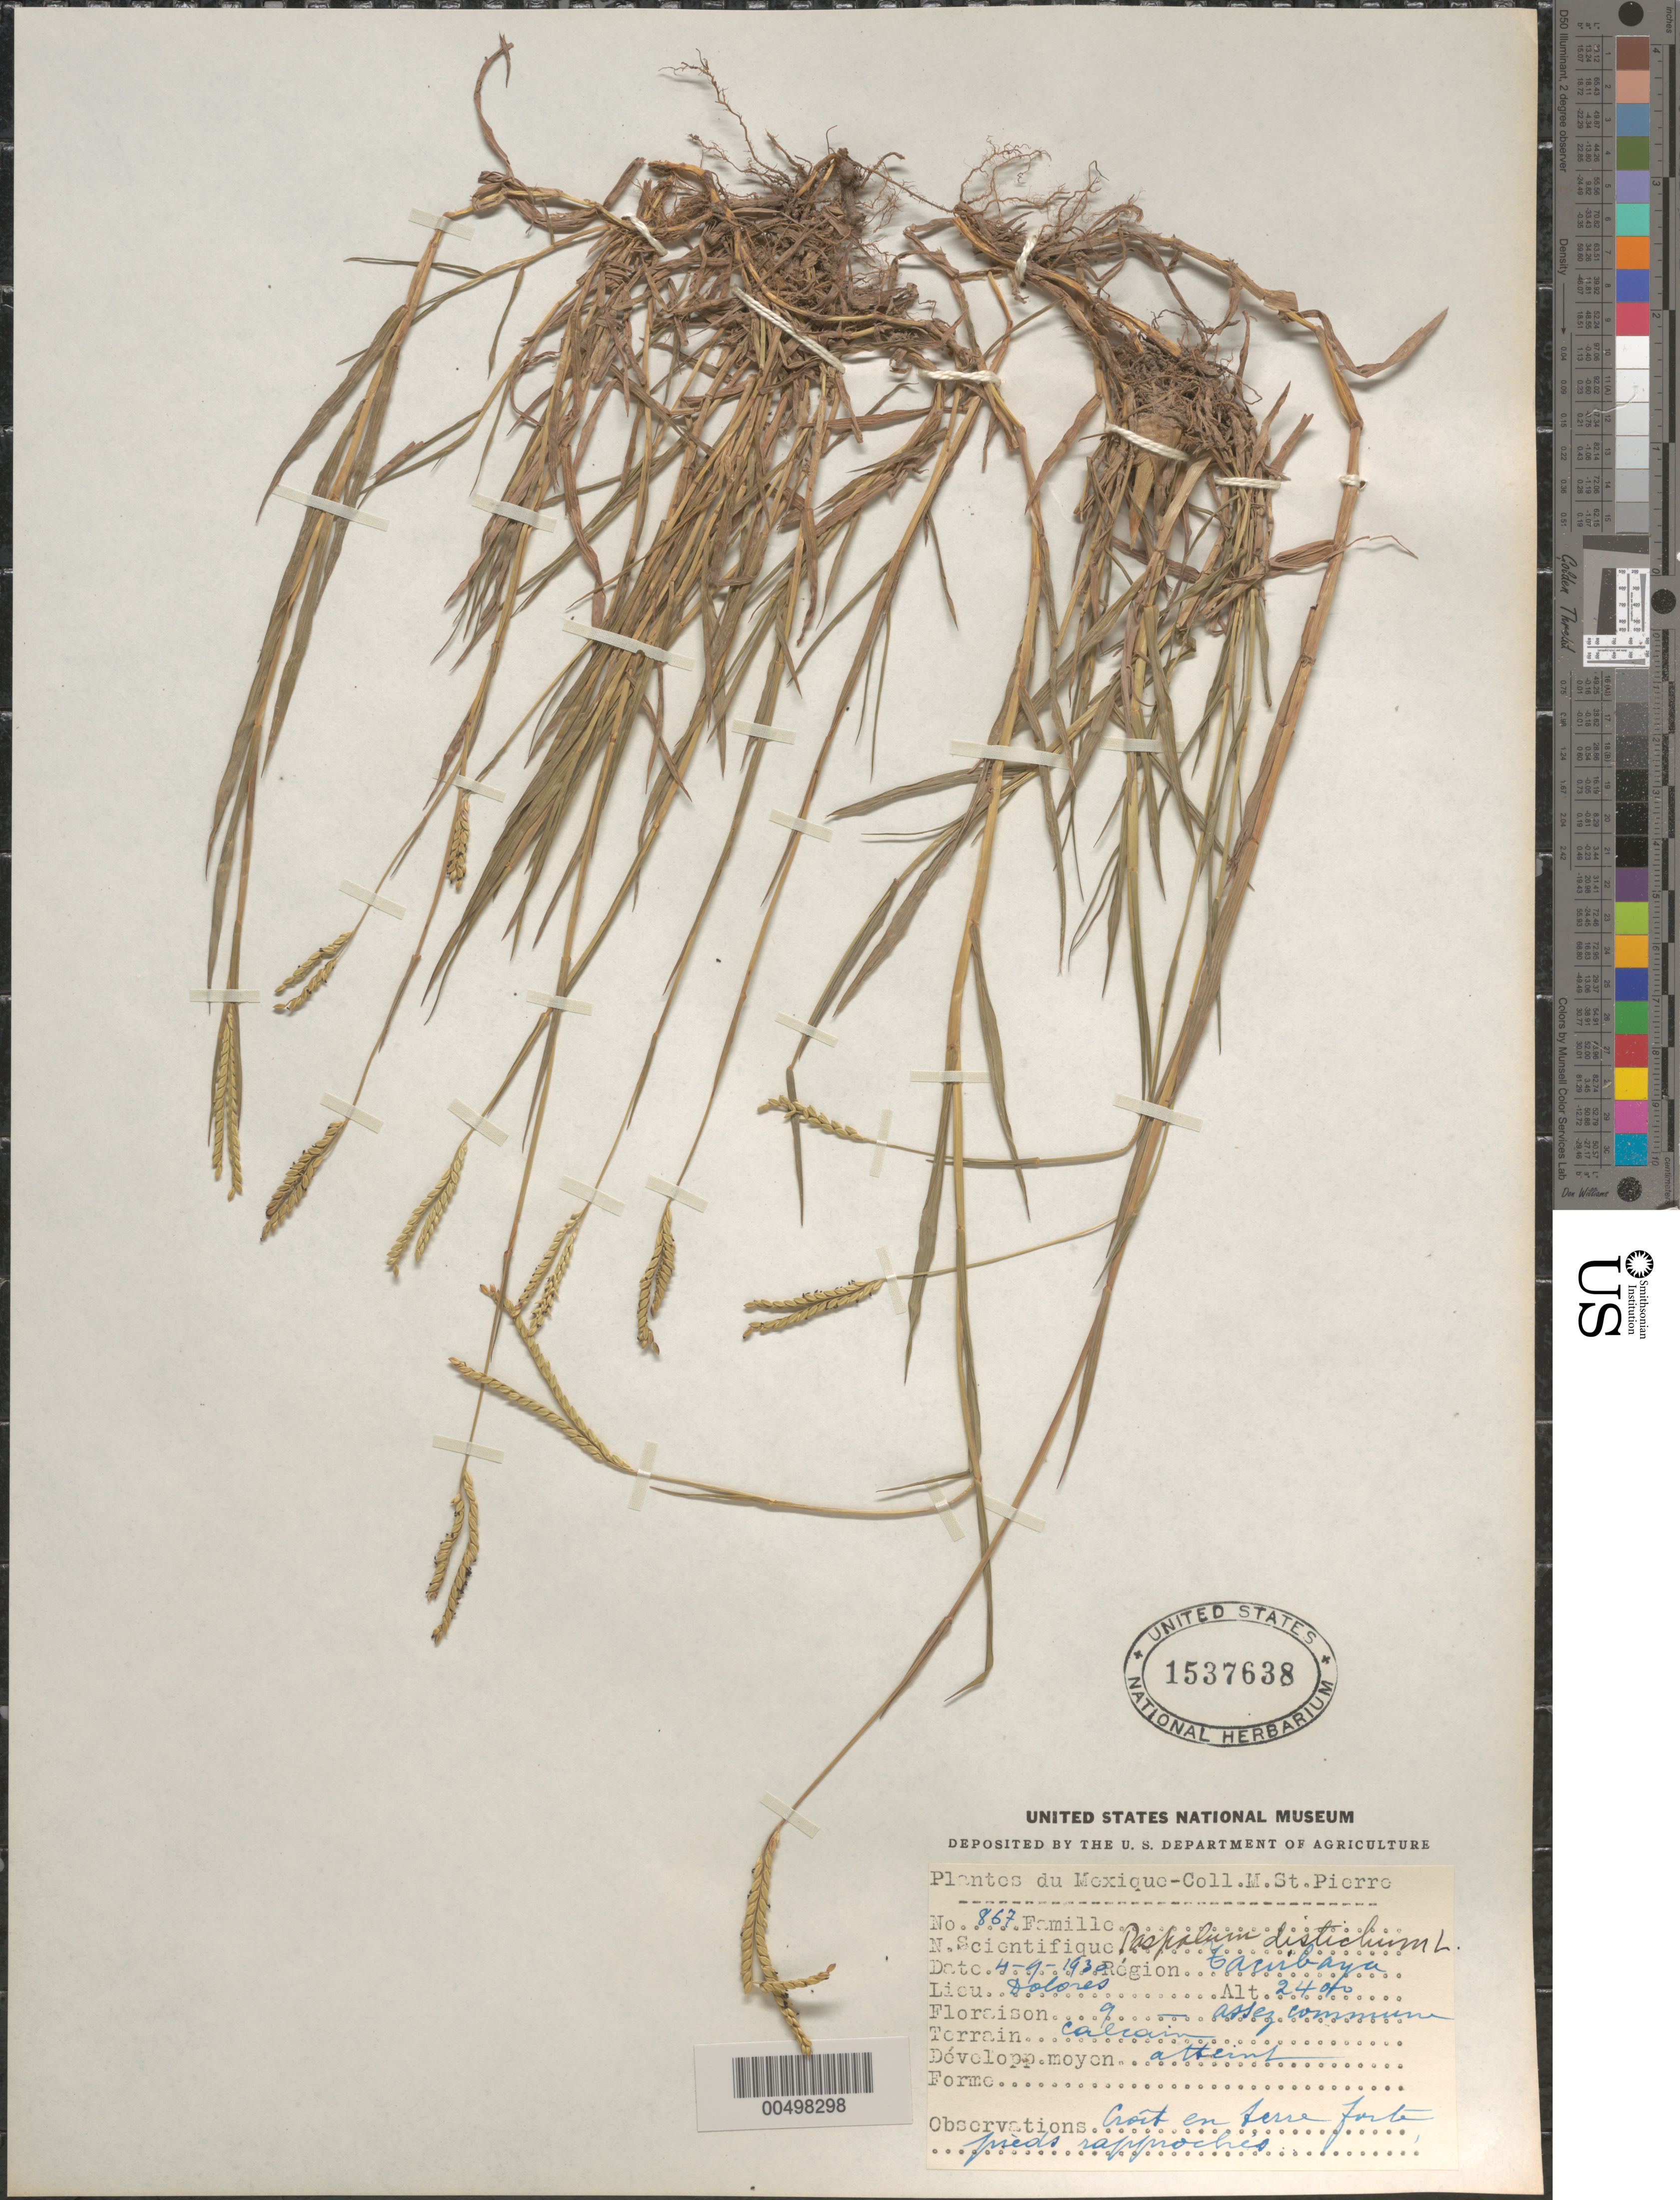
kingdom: Plantae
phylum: Tracheophyta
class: Liliopsida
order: Poales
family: Poaceae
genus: Paspalum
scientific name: Paspalum paspaloides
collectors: M. Saint-Pierre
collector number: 867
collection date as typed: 9 Apr 1930 or 4 Sep 1930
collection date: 1930-04-09 or 1930-09-04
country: Mexico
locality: Tacubaya, Dolores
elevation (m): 2400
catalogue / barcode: US 1537638